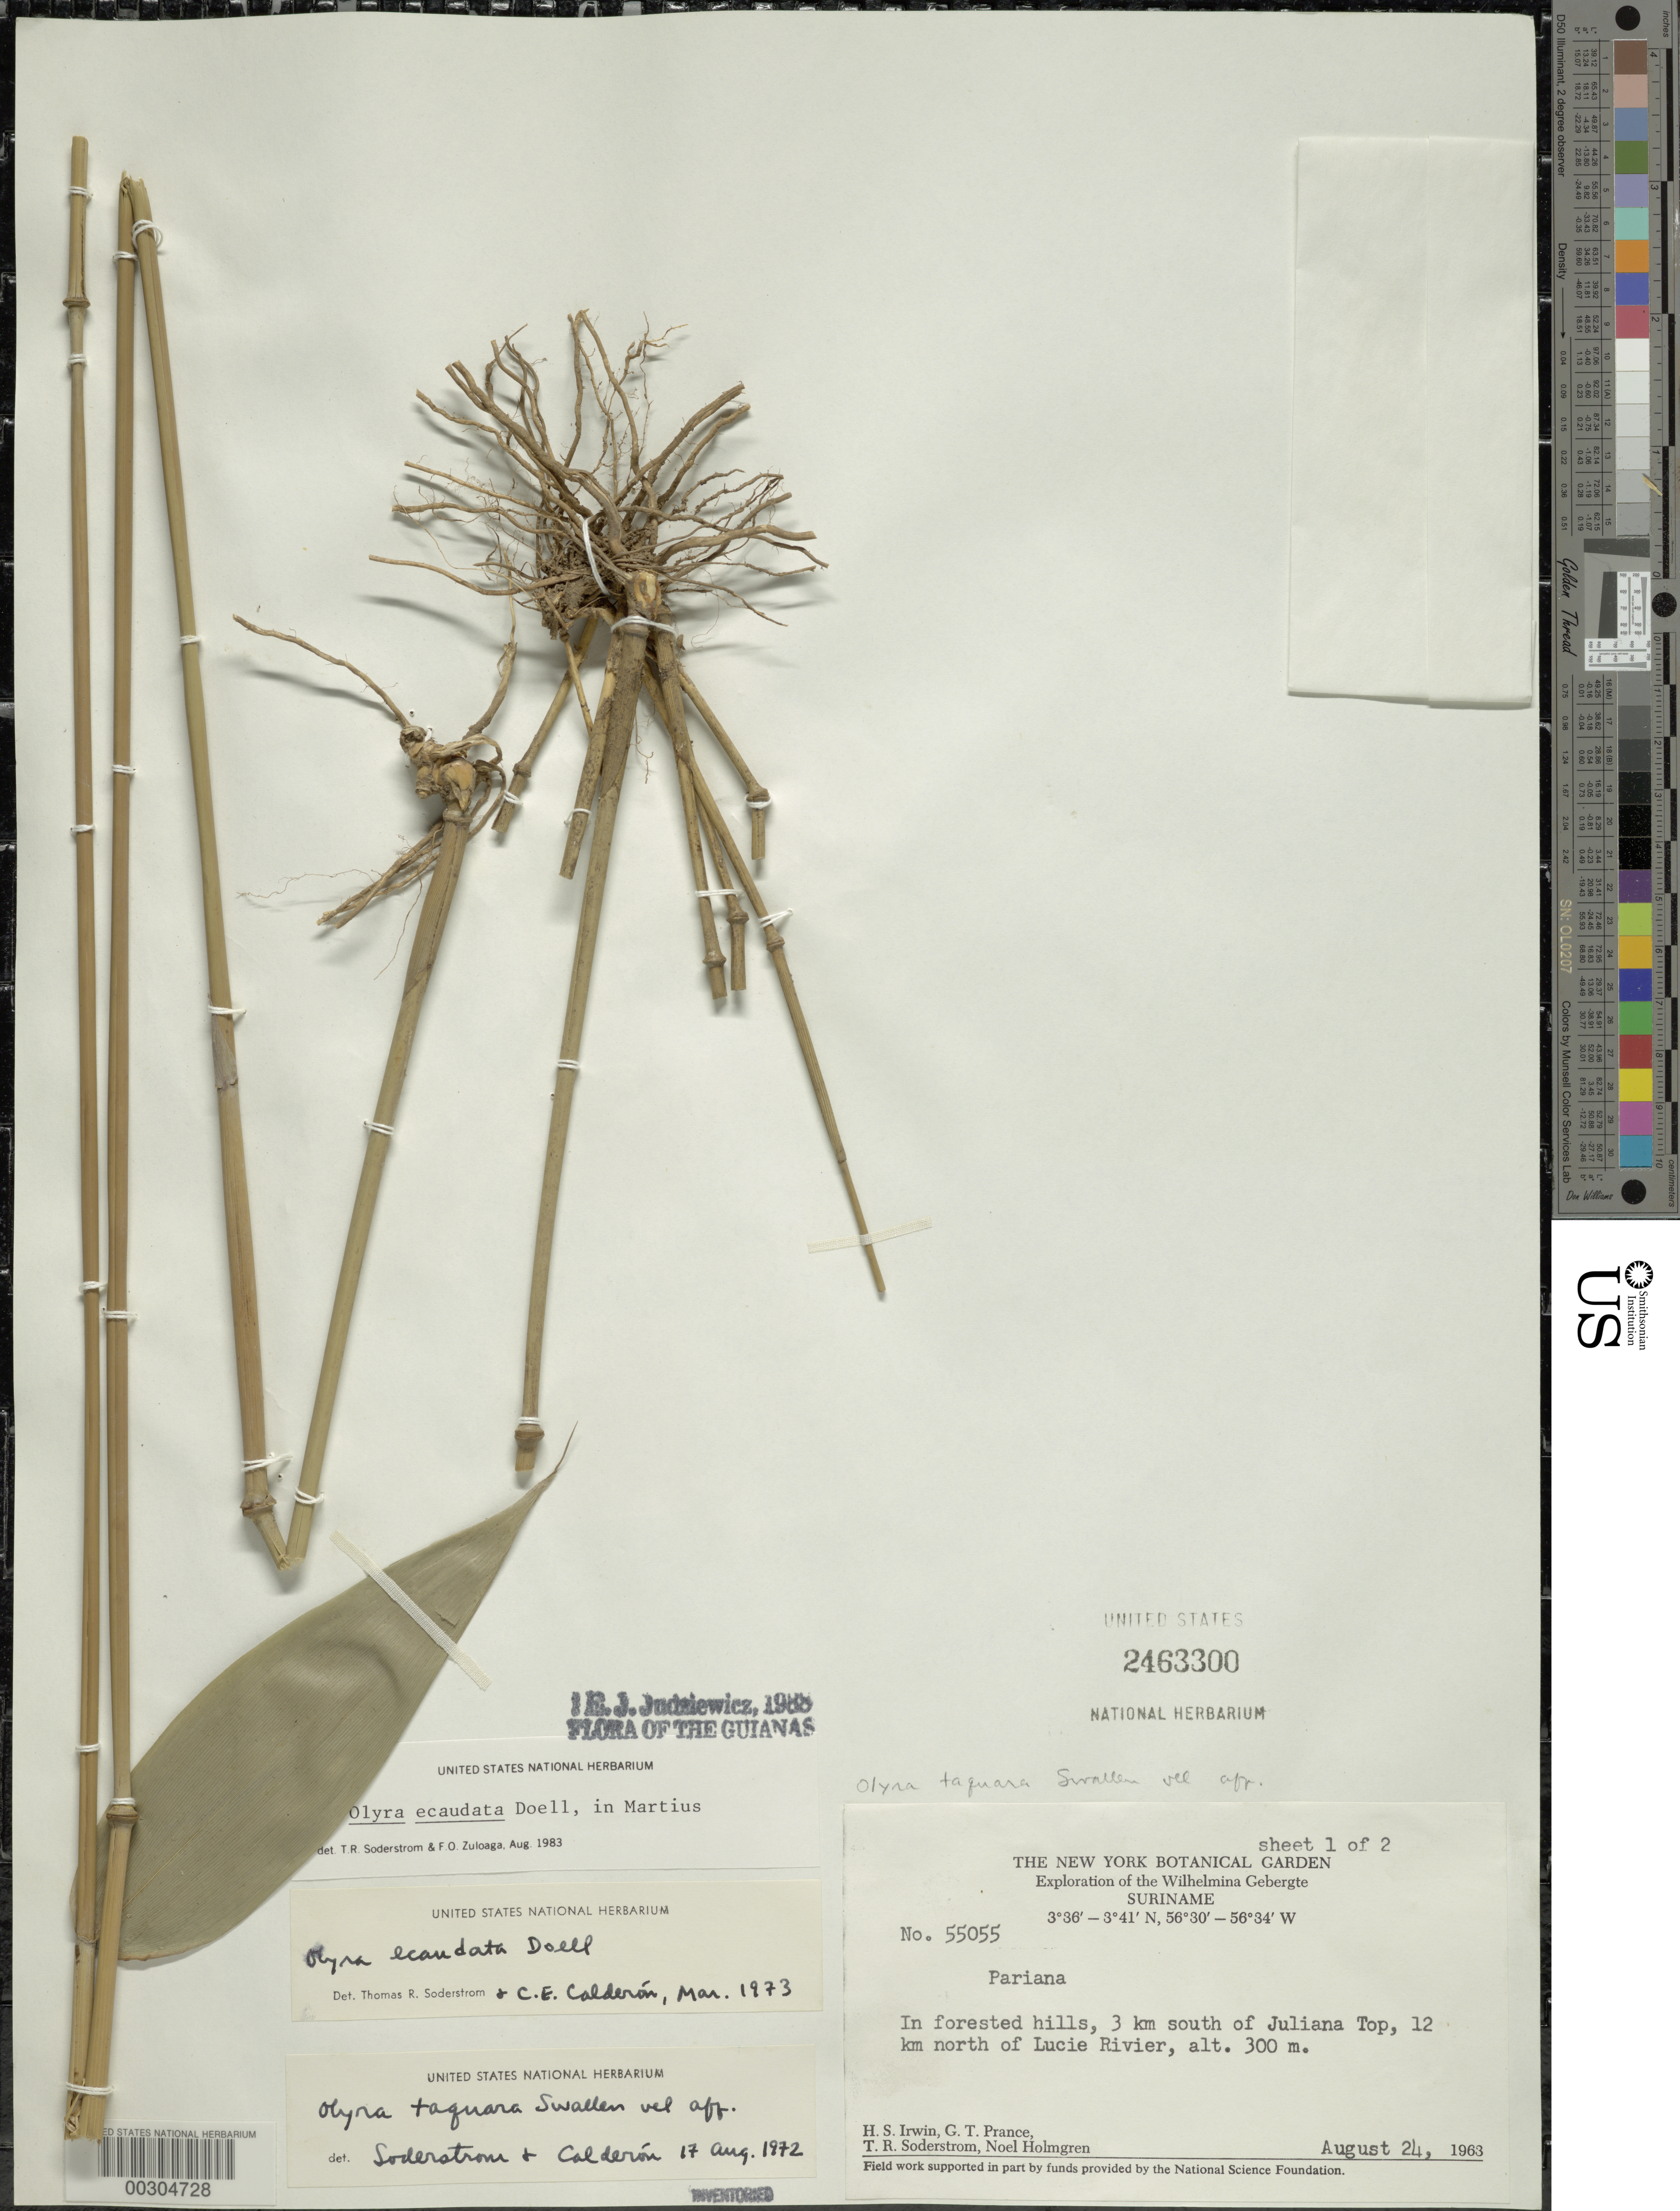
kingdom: Plantae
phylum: Tracheophyta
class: Liliopsida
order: Poales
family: Poaceae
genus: Olyra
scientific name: Olyra ecaudata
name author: Döll in Mart.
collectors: H. Irwin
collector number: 55055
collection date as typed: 24 Aug 1963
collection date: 1963-08-24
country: Suriname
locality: Juliana topi lucie river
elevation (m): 300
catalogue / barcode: US 2463300